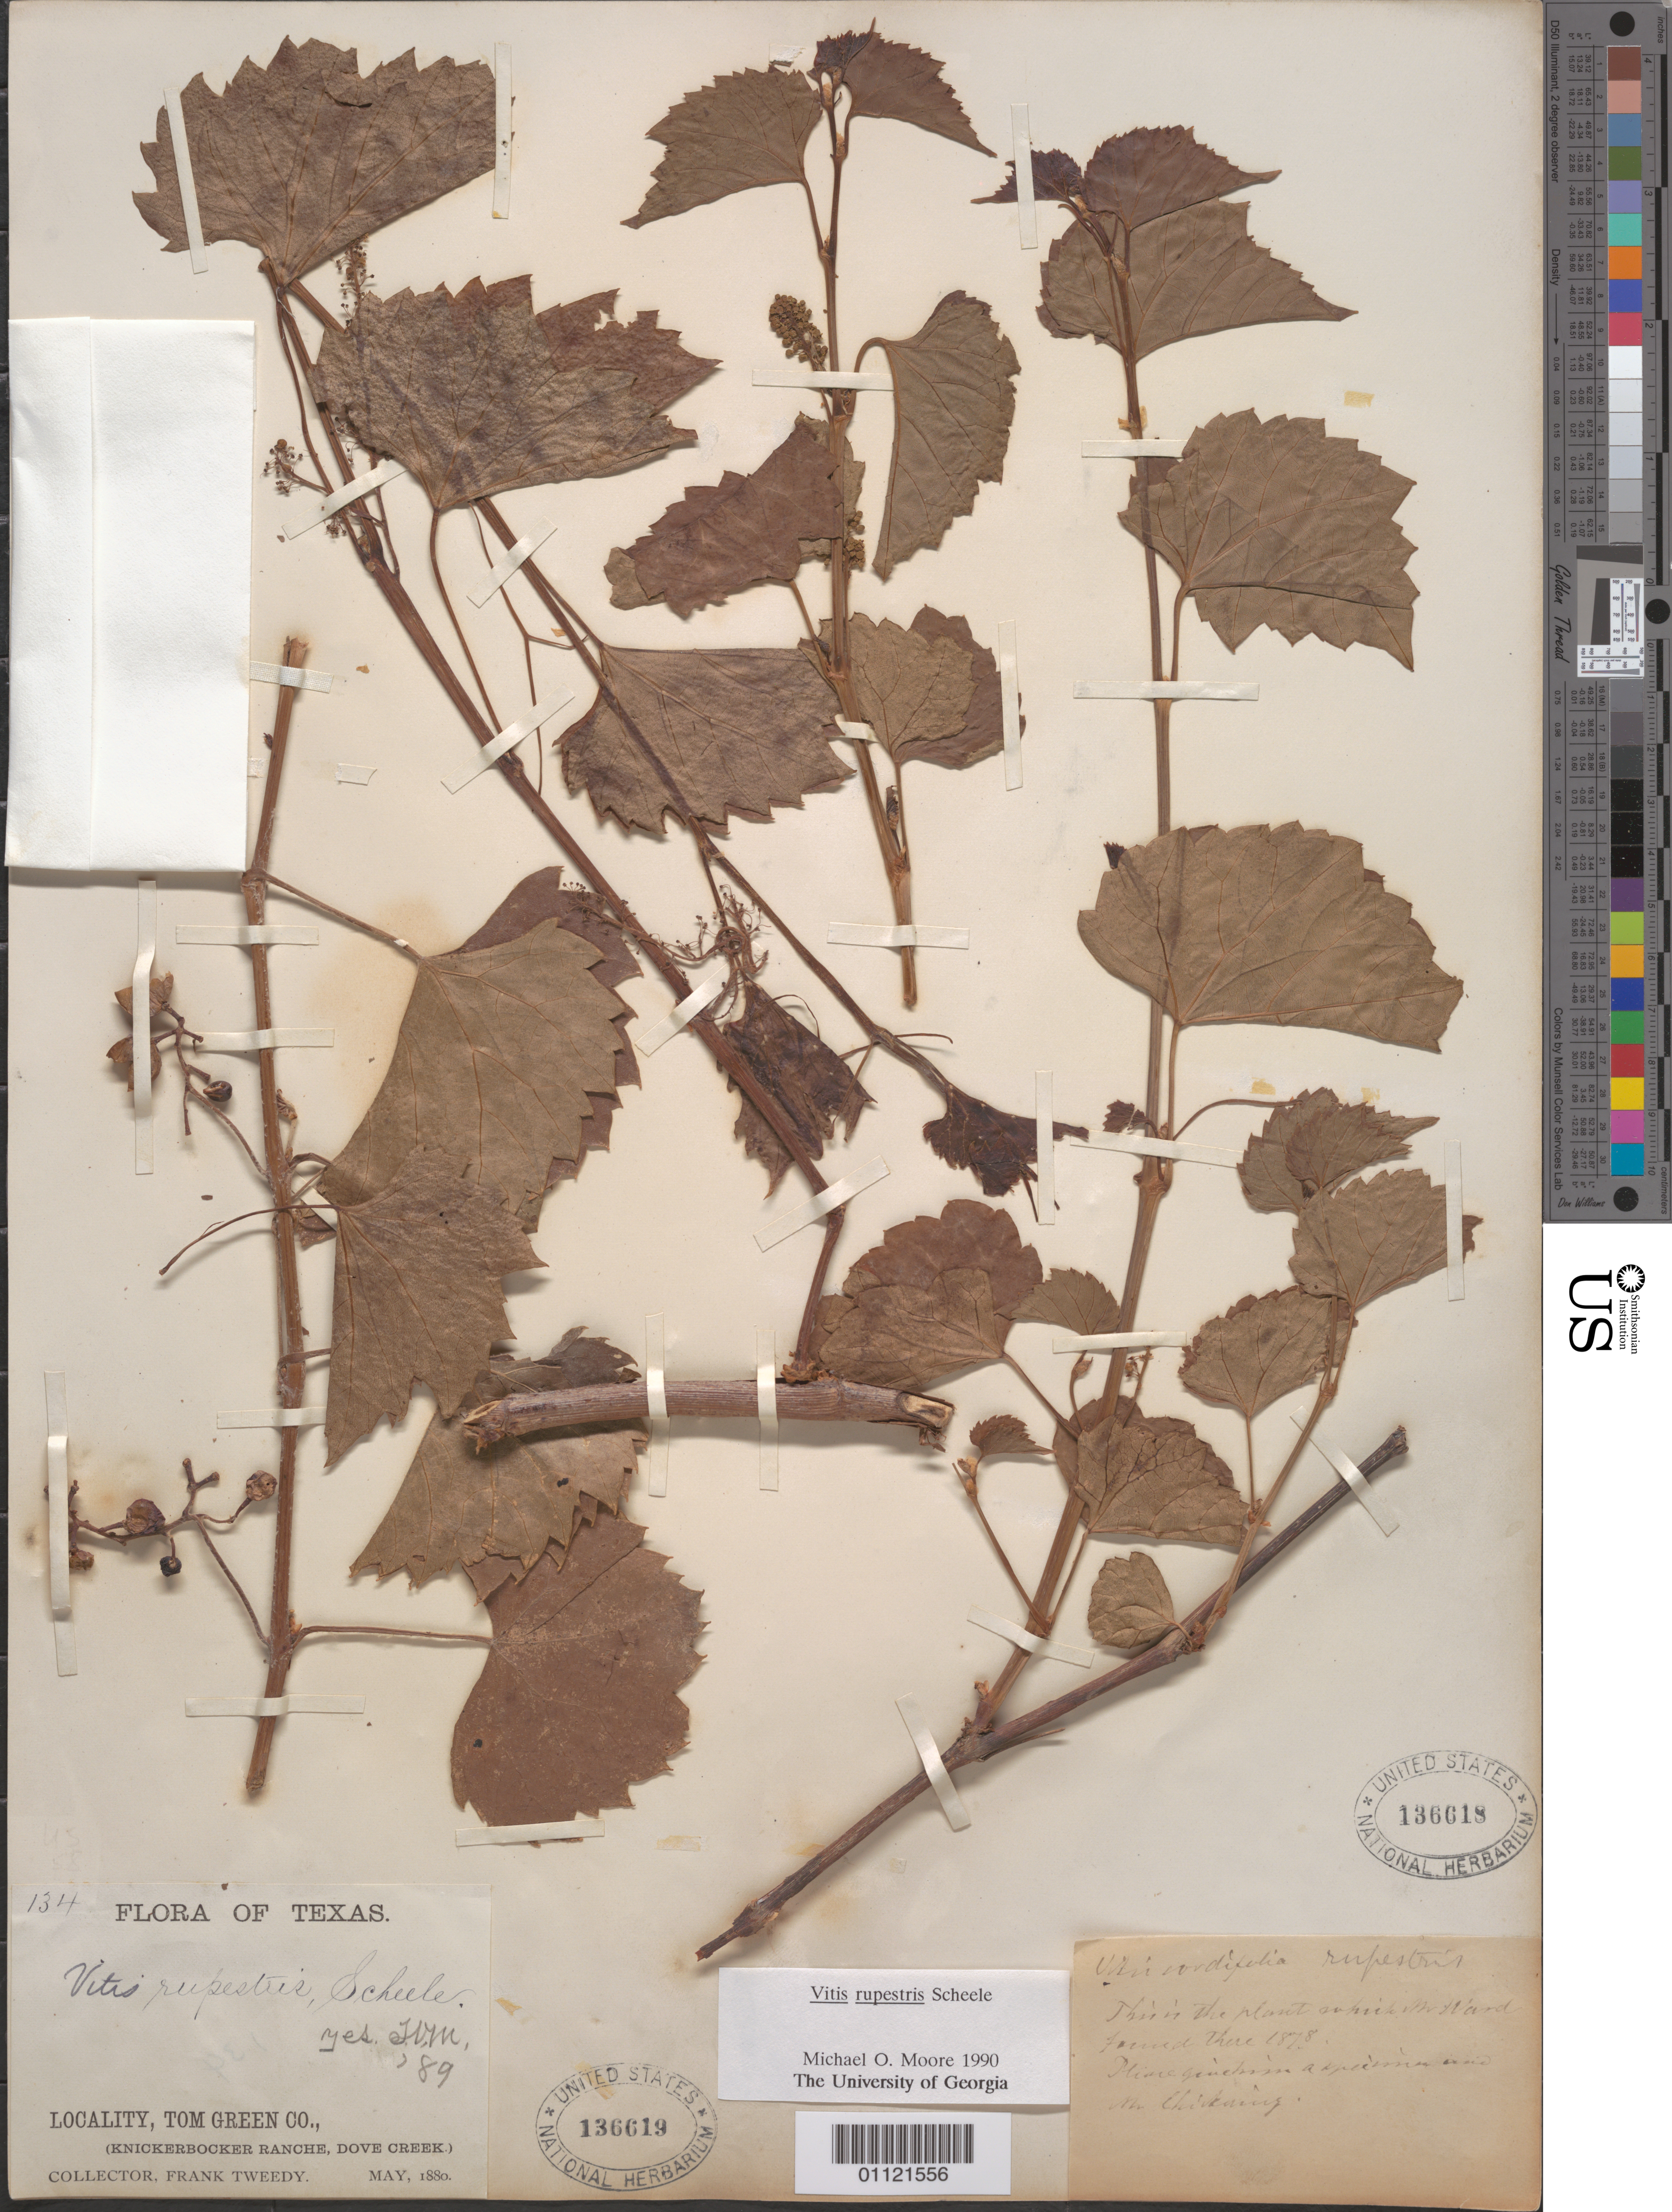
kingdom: Plantae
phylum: Tracheophyta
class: Magnoliopsida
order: Vitales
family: Vitaceae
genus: Vitis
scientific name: Vitis rupestris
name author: Scheele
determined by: Moore, M. O.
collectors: F. Tweedy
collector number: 134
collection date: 1880-05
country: United States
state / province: Texas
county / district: Tom green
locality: Knickerbocker Ranche, Dove Creek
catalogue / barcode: US 136618